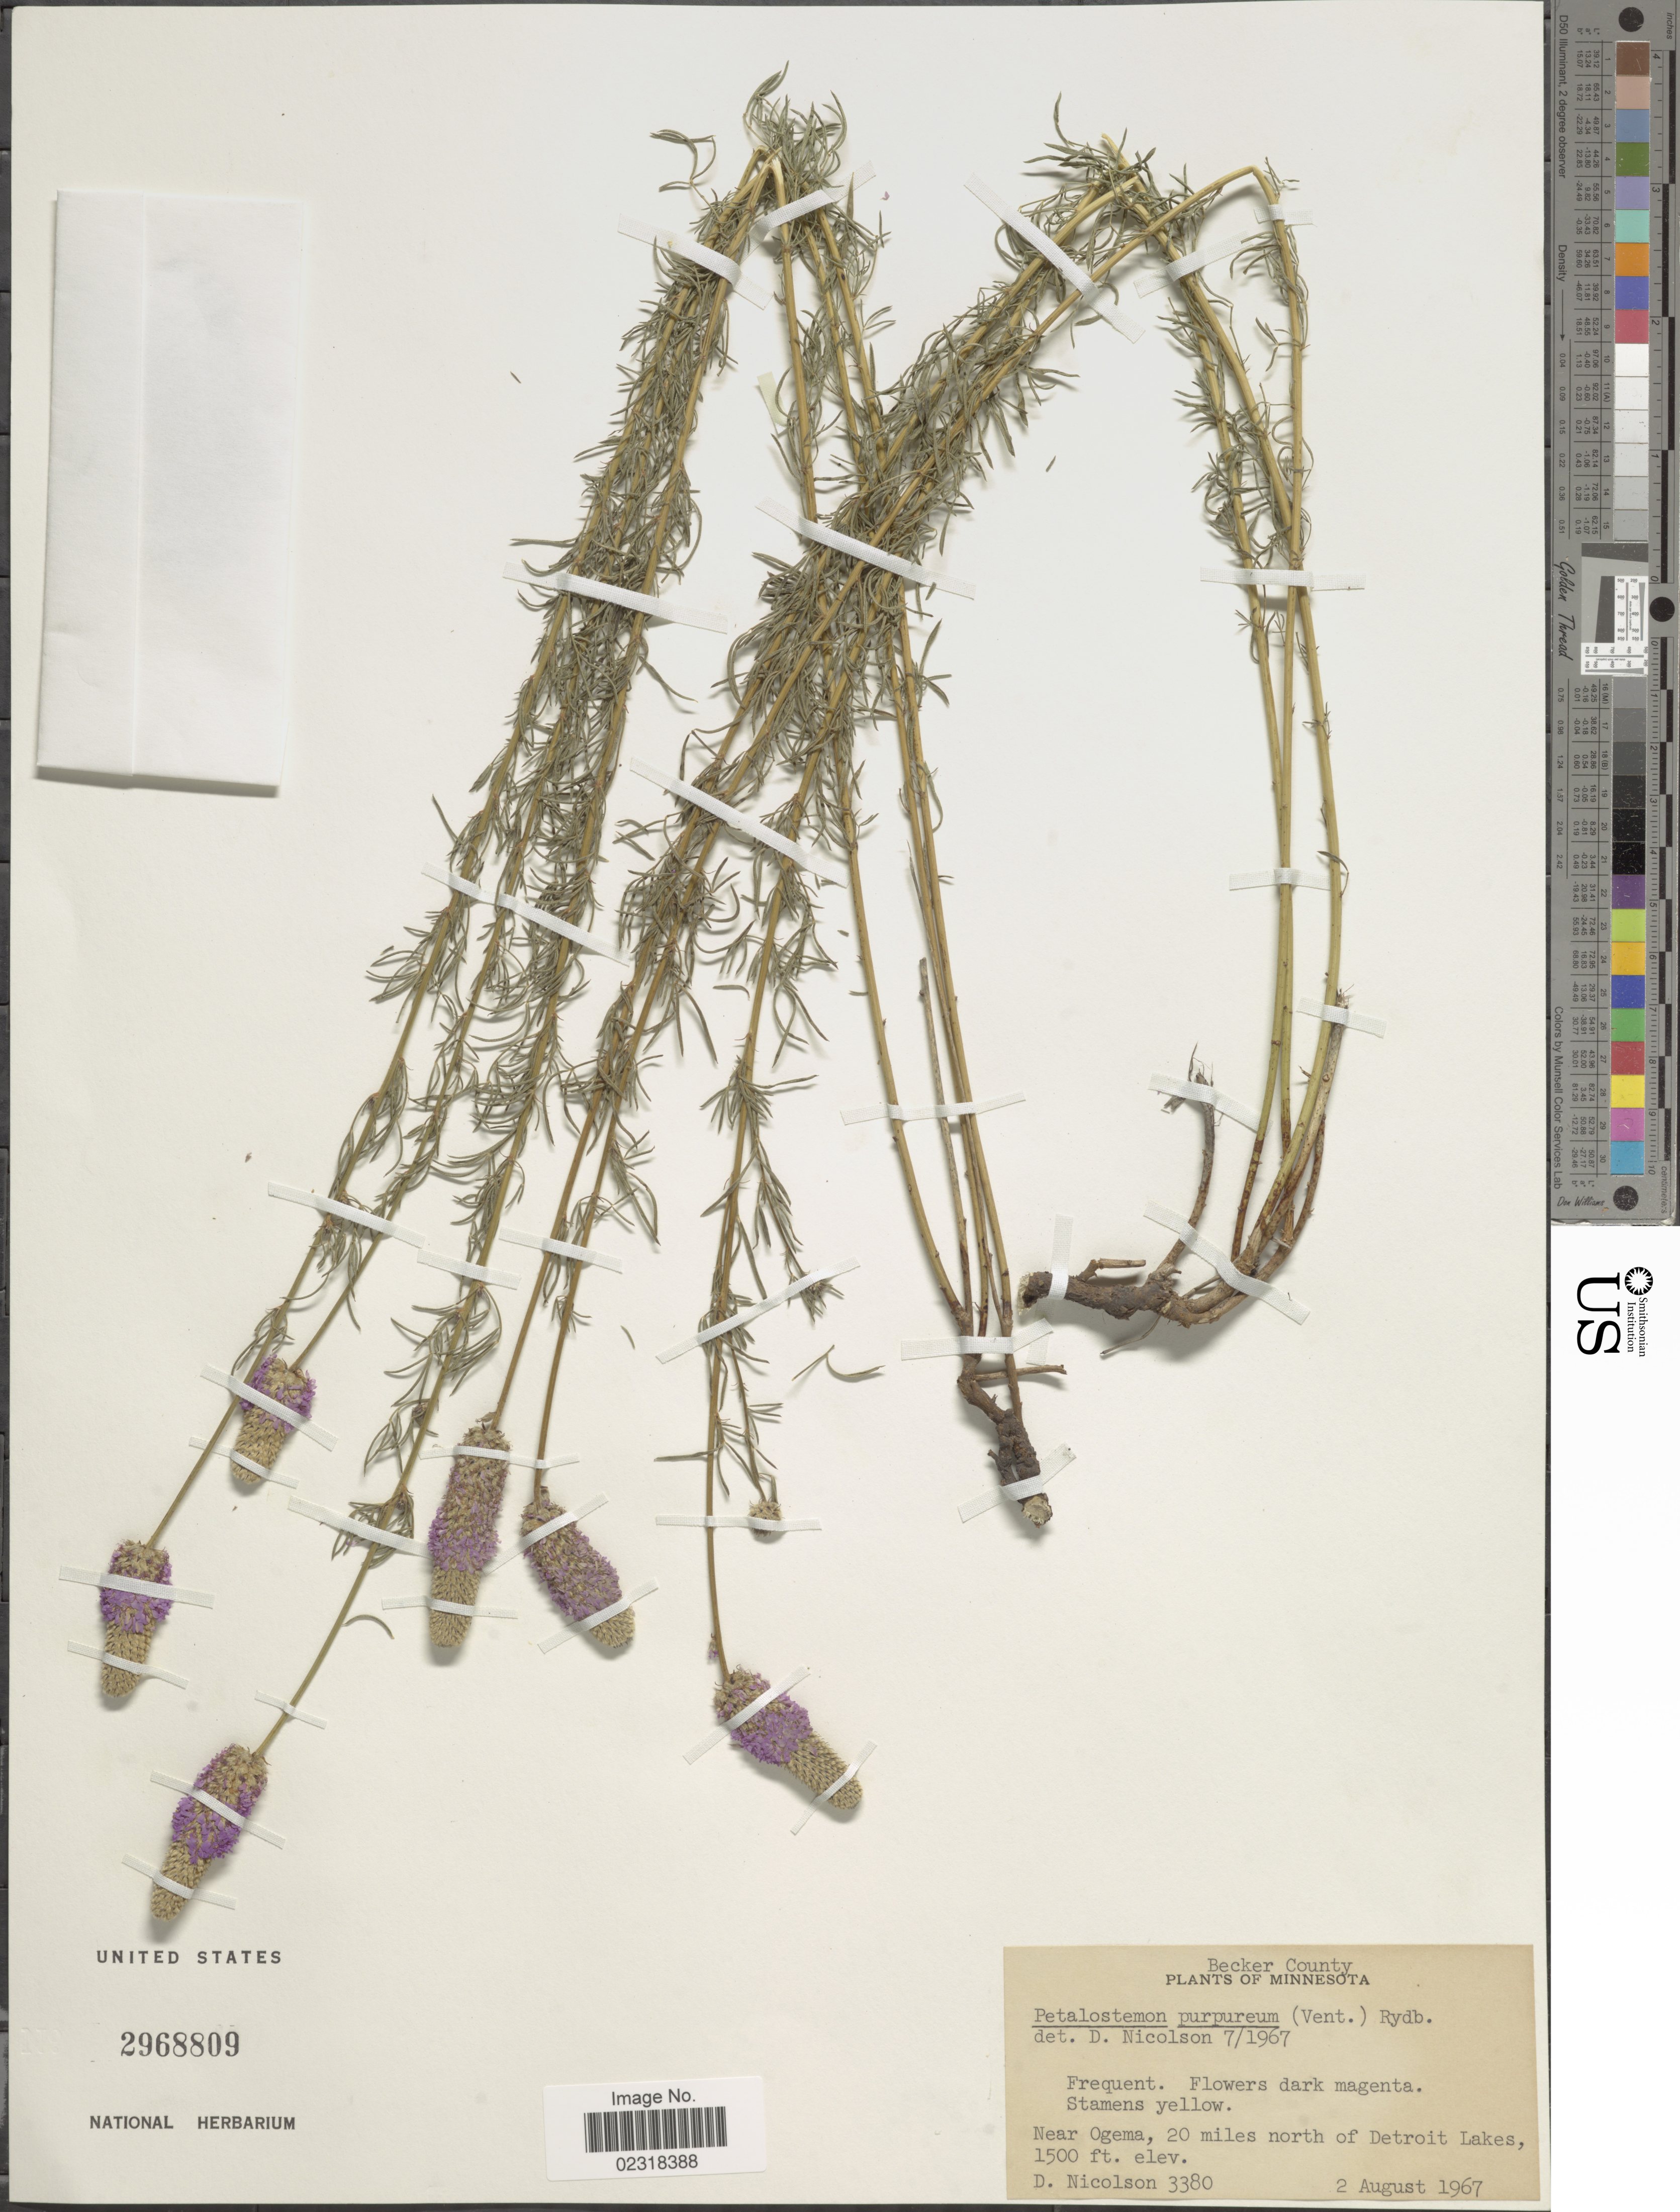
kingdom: Plantae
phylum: Tracheophyta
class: Magnoliopsida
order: Fabales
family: Fabaceae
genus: Dalea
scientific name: Dalea purpurea var. purpurea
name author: Vent.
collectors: D. H. Nicolson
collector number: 3380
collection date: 1967-08-02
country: United States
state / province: Minnesota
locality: Becker County, Near Ogema, 20 miles north of Detroit Lake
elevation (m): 457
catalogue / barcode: US 2968809